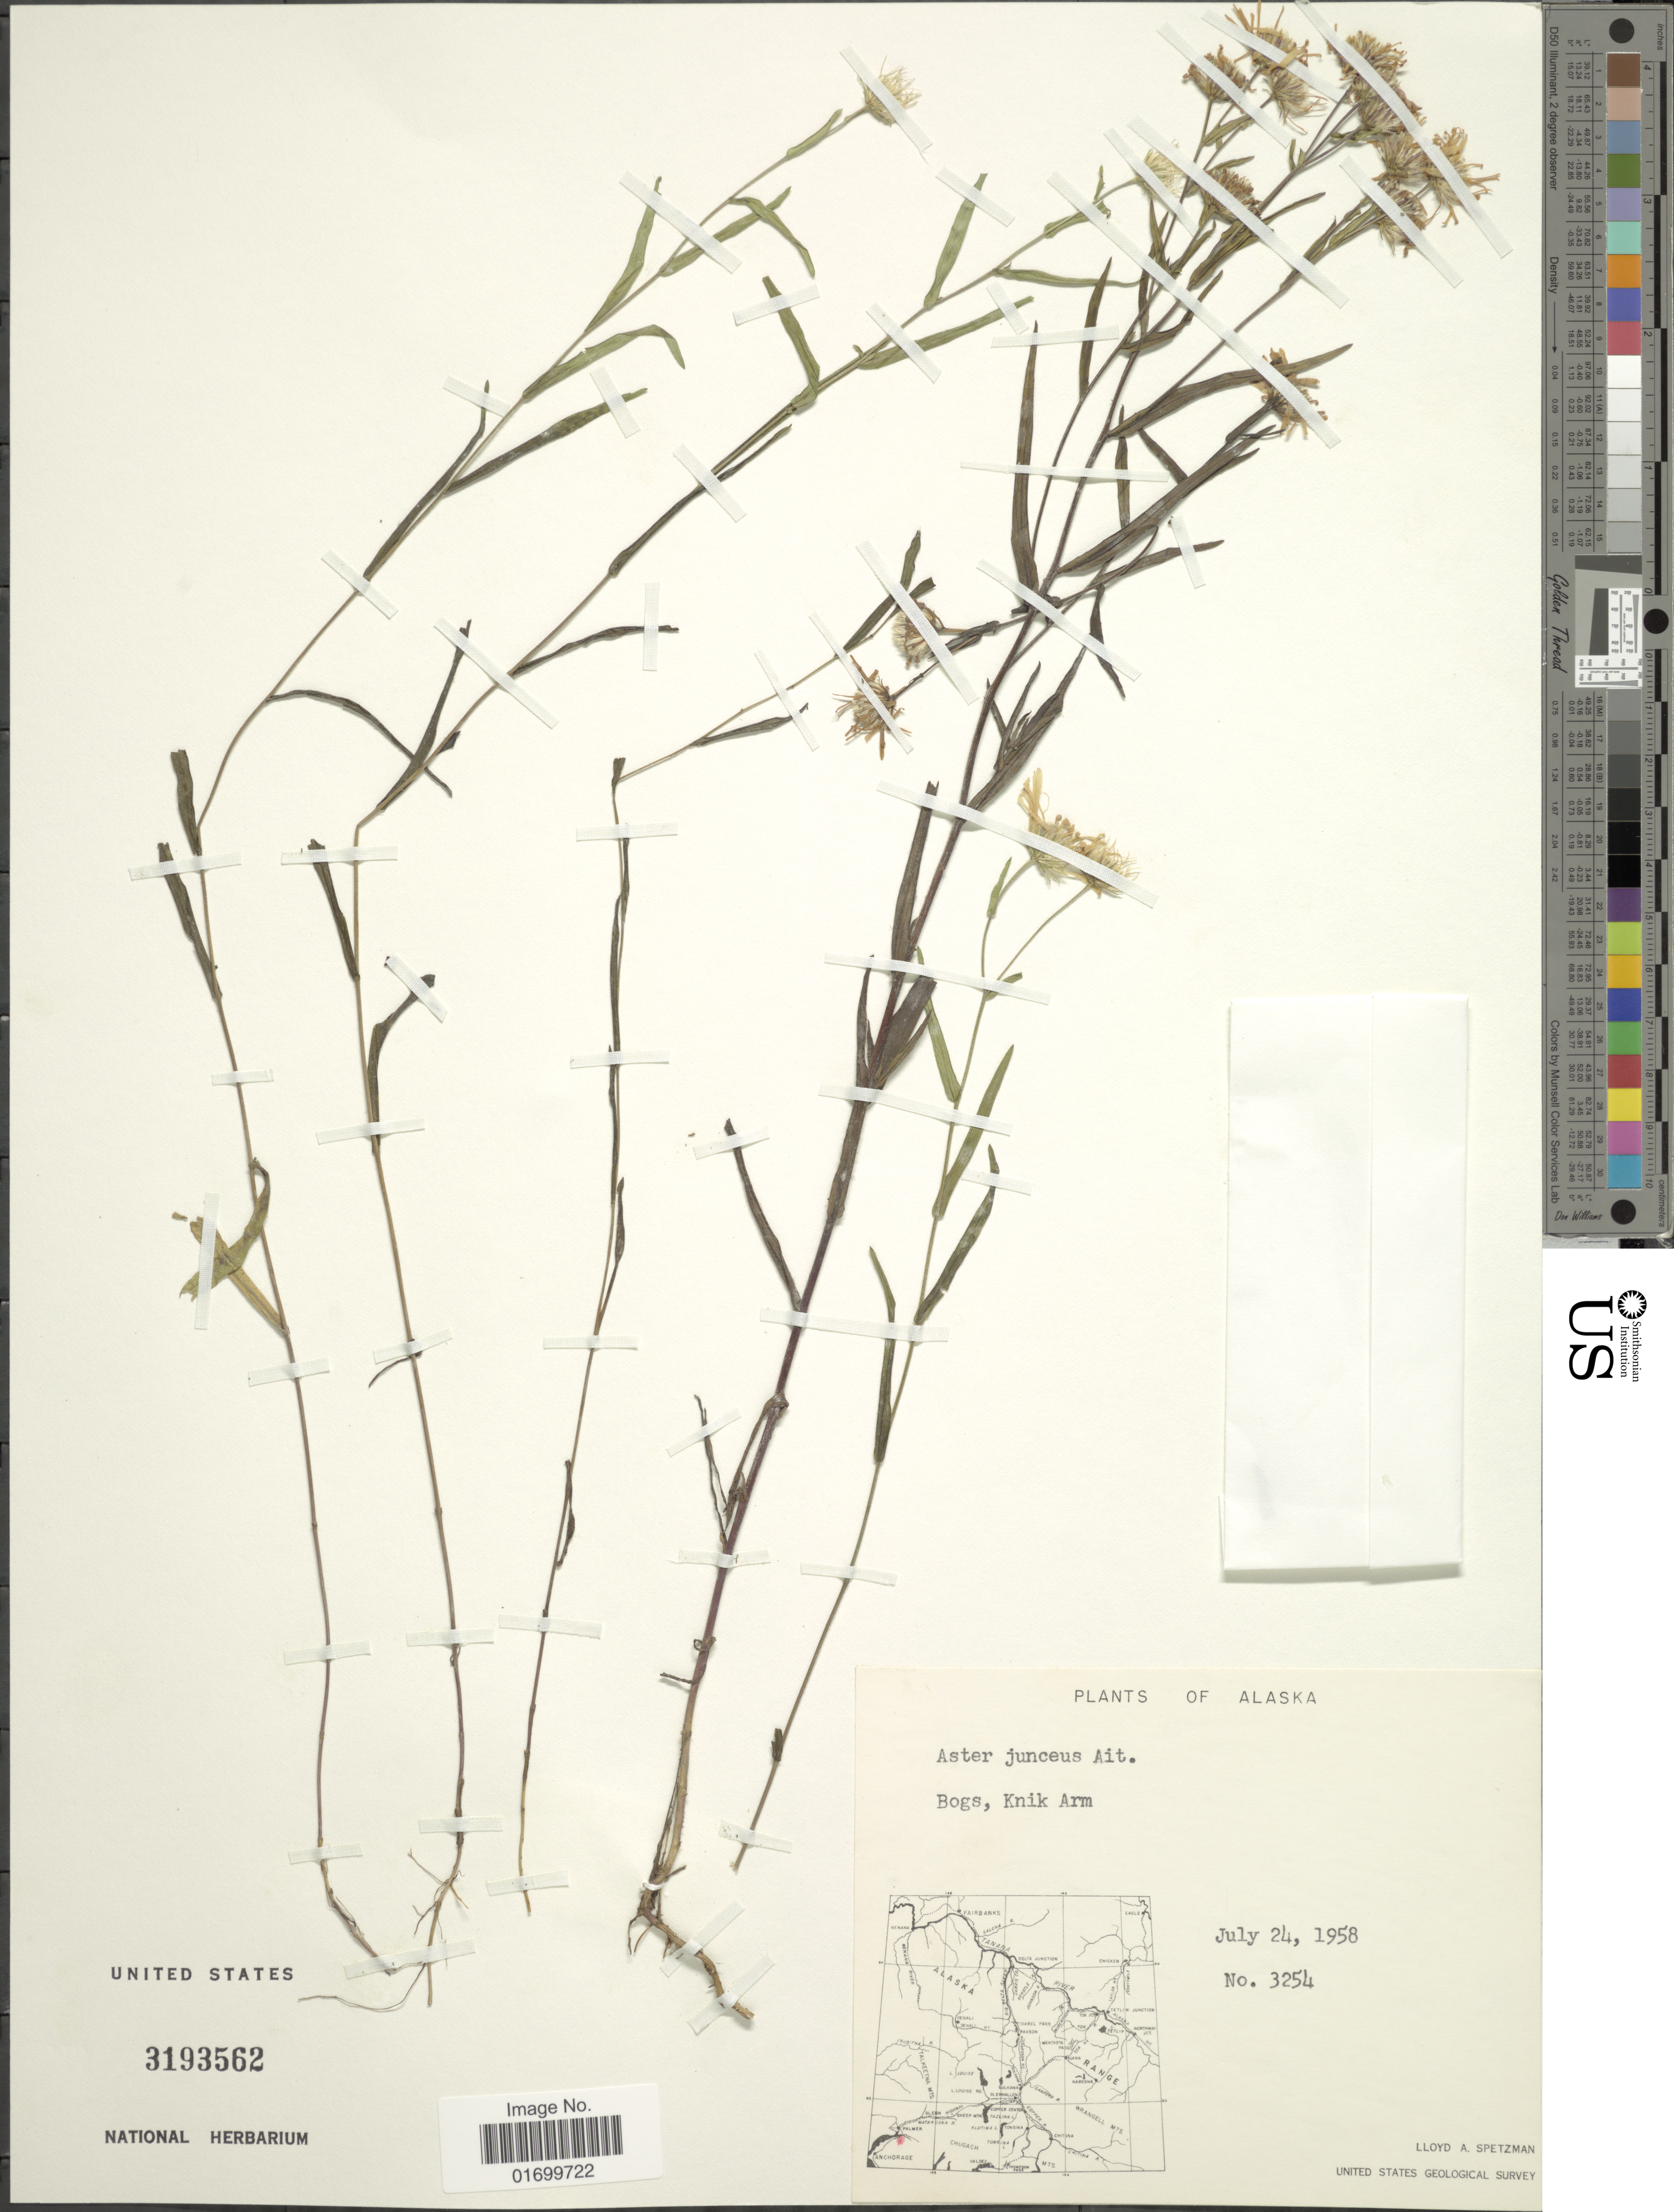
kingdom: Plantae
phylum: Tracheophyta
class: Magnoliopsida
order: Asterales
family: Asteraceae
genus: Symphyotrichum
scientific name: Symphyotrichum boreale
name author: (Torr. & A. Gray) Á. Löve & D. Löve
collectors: L. Spetzman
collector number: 3254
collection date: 1958-07-24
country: United States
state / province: Alaska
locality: Bogs, Knik Arm.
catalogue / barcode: US 3193562